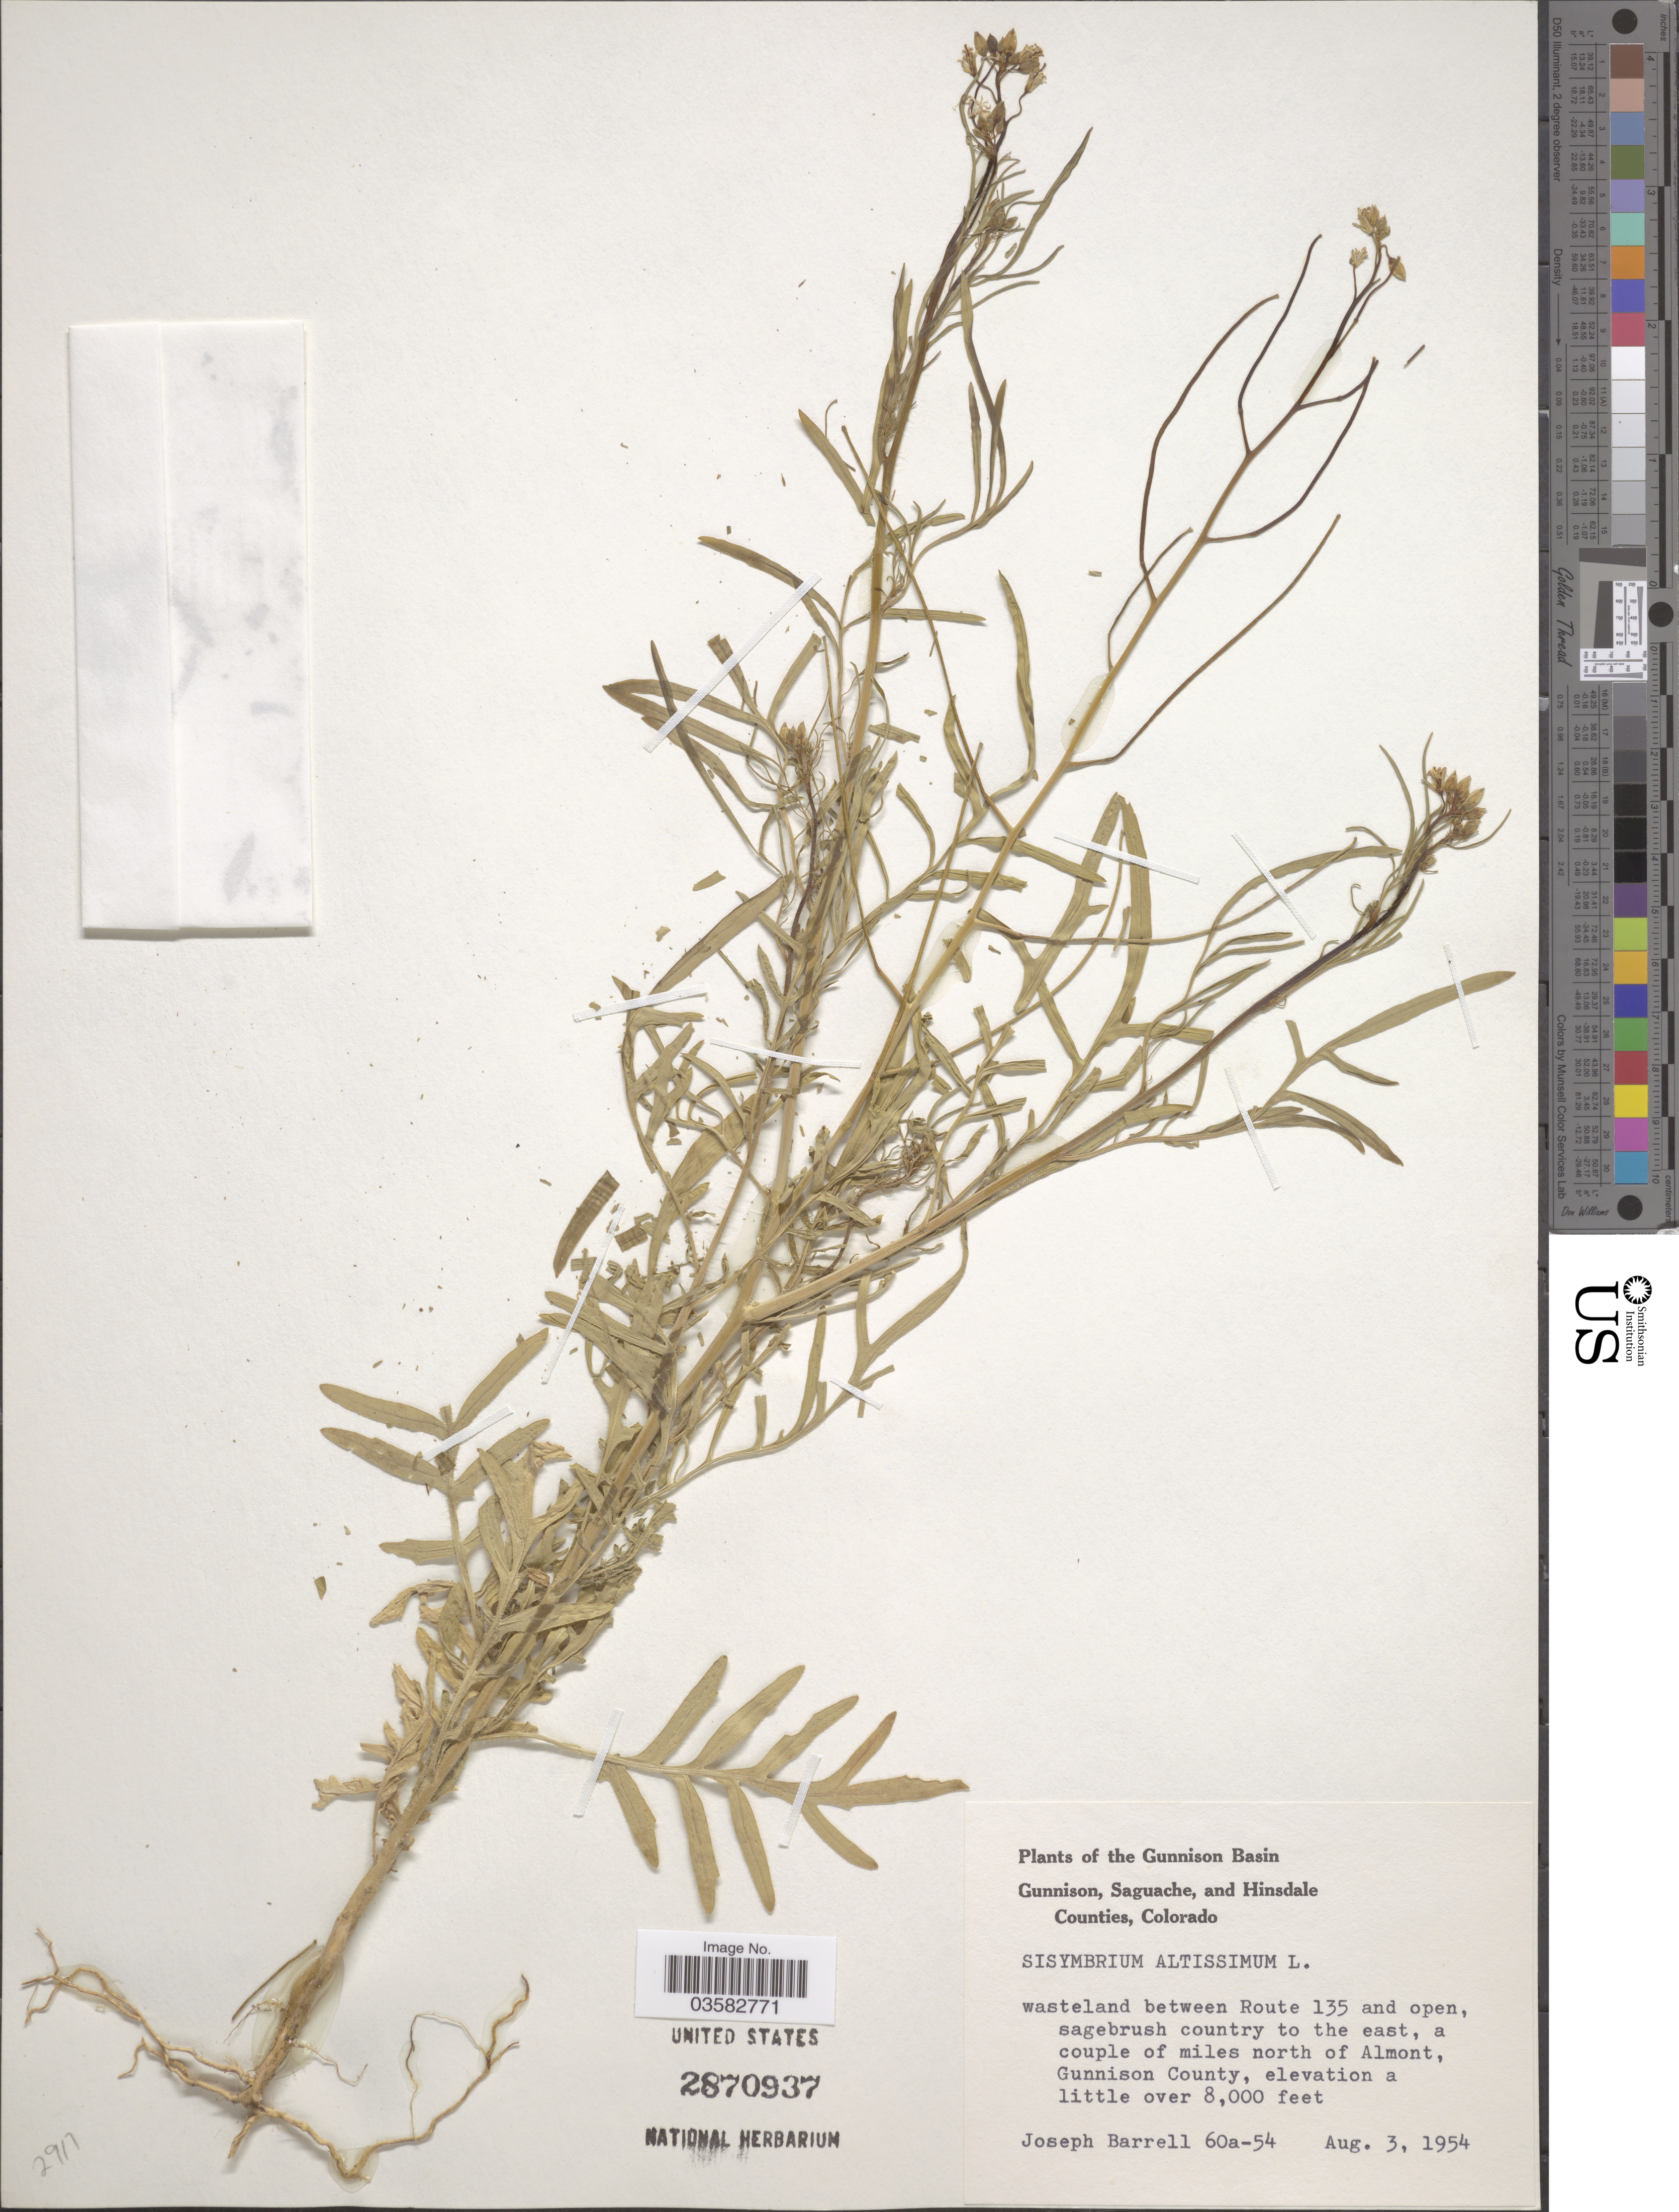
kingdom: Plantae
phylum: Tracheophyta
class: Magnoliopsida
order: Brassicales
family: Brassicaceae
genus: Sisymbrium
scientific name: Sisymbrium altissimum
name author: L.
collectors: J. Barrell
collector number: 60a-54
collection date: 1954-08-03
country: United States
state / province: Colorado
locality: The Gunnison Basin. Wasteland between Route 135 and open, sagebrush country to the east, a couple of miles north of Almont, Gunnison County.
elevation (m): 2438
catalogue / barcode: US 2870937